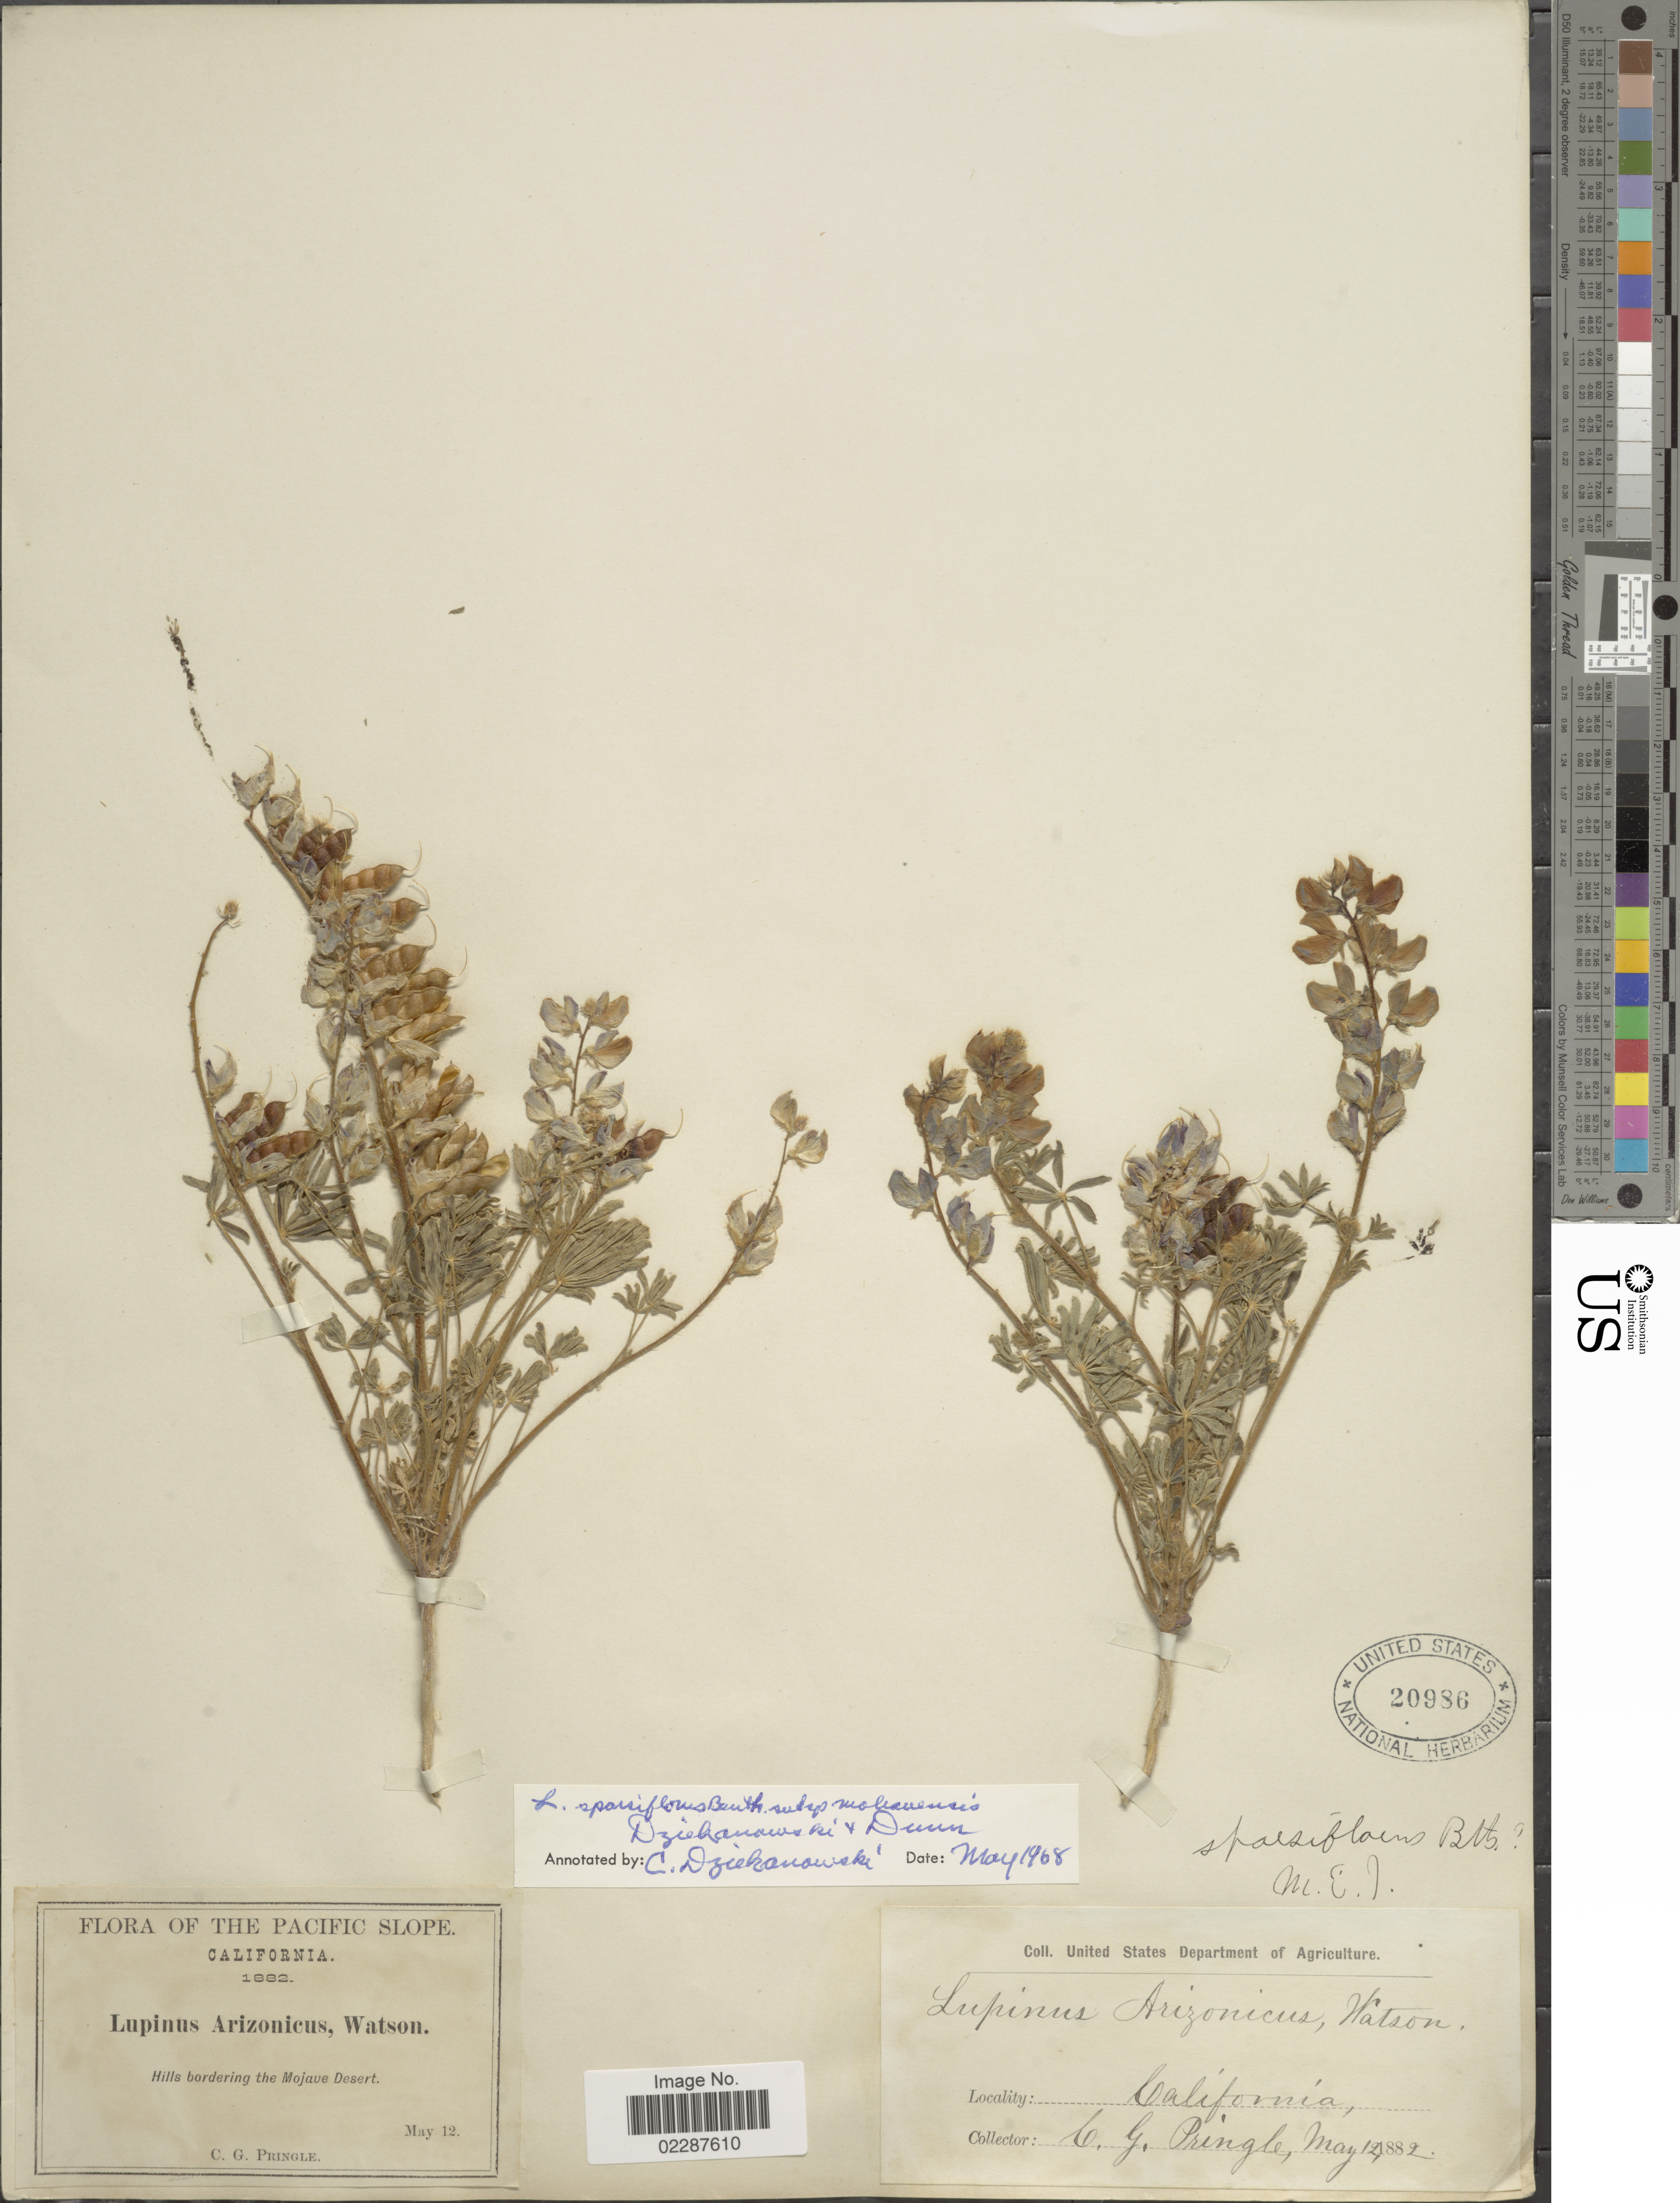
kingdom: Plantae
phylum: Tracheophyta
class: Magnoliopsida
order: Fabales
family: Fabaceae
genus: Lupinus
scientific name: Lupinus sparsiflorus subsp. mohavensis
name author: Dziekanowski & D.B. Dunn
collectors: C. G. Pringle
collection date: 1882-05-12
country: United States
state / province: California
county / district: San Bernardino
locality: Hills bordering the Mojave Desert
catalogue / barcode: US 20986